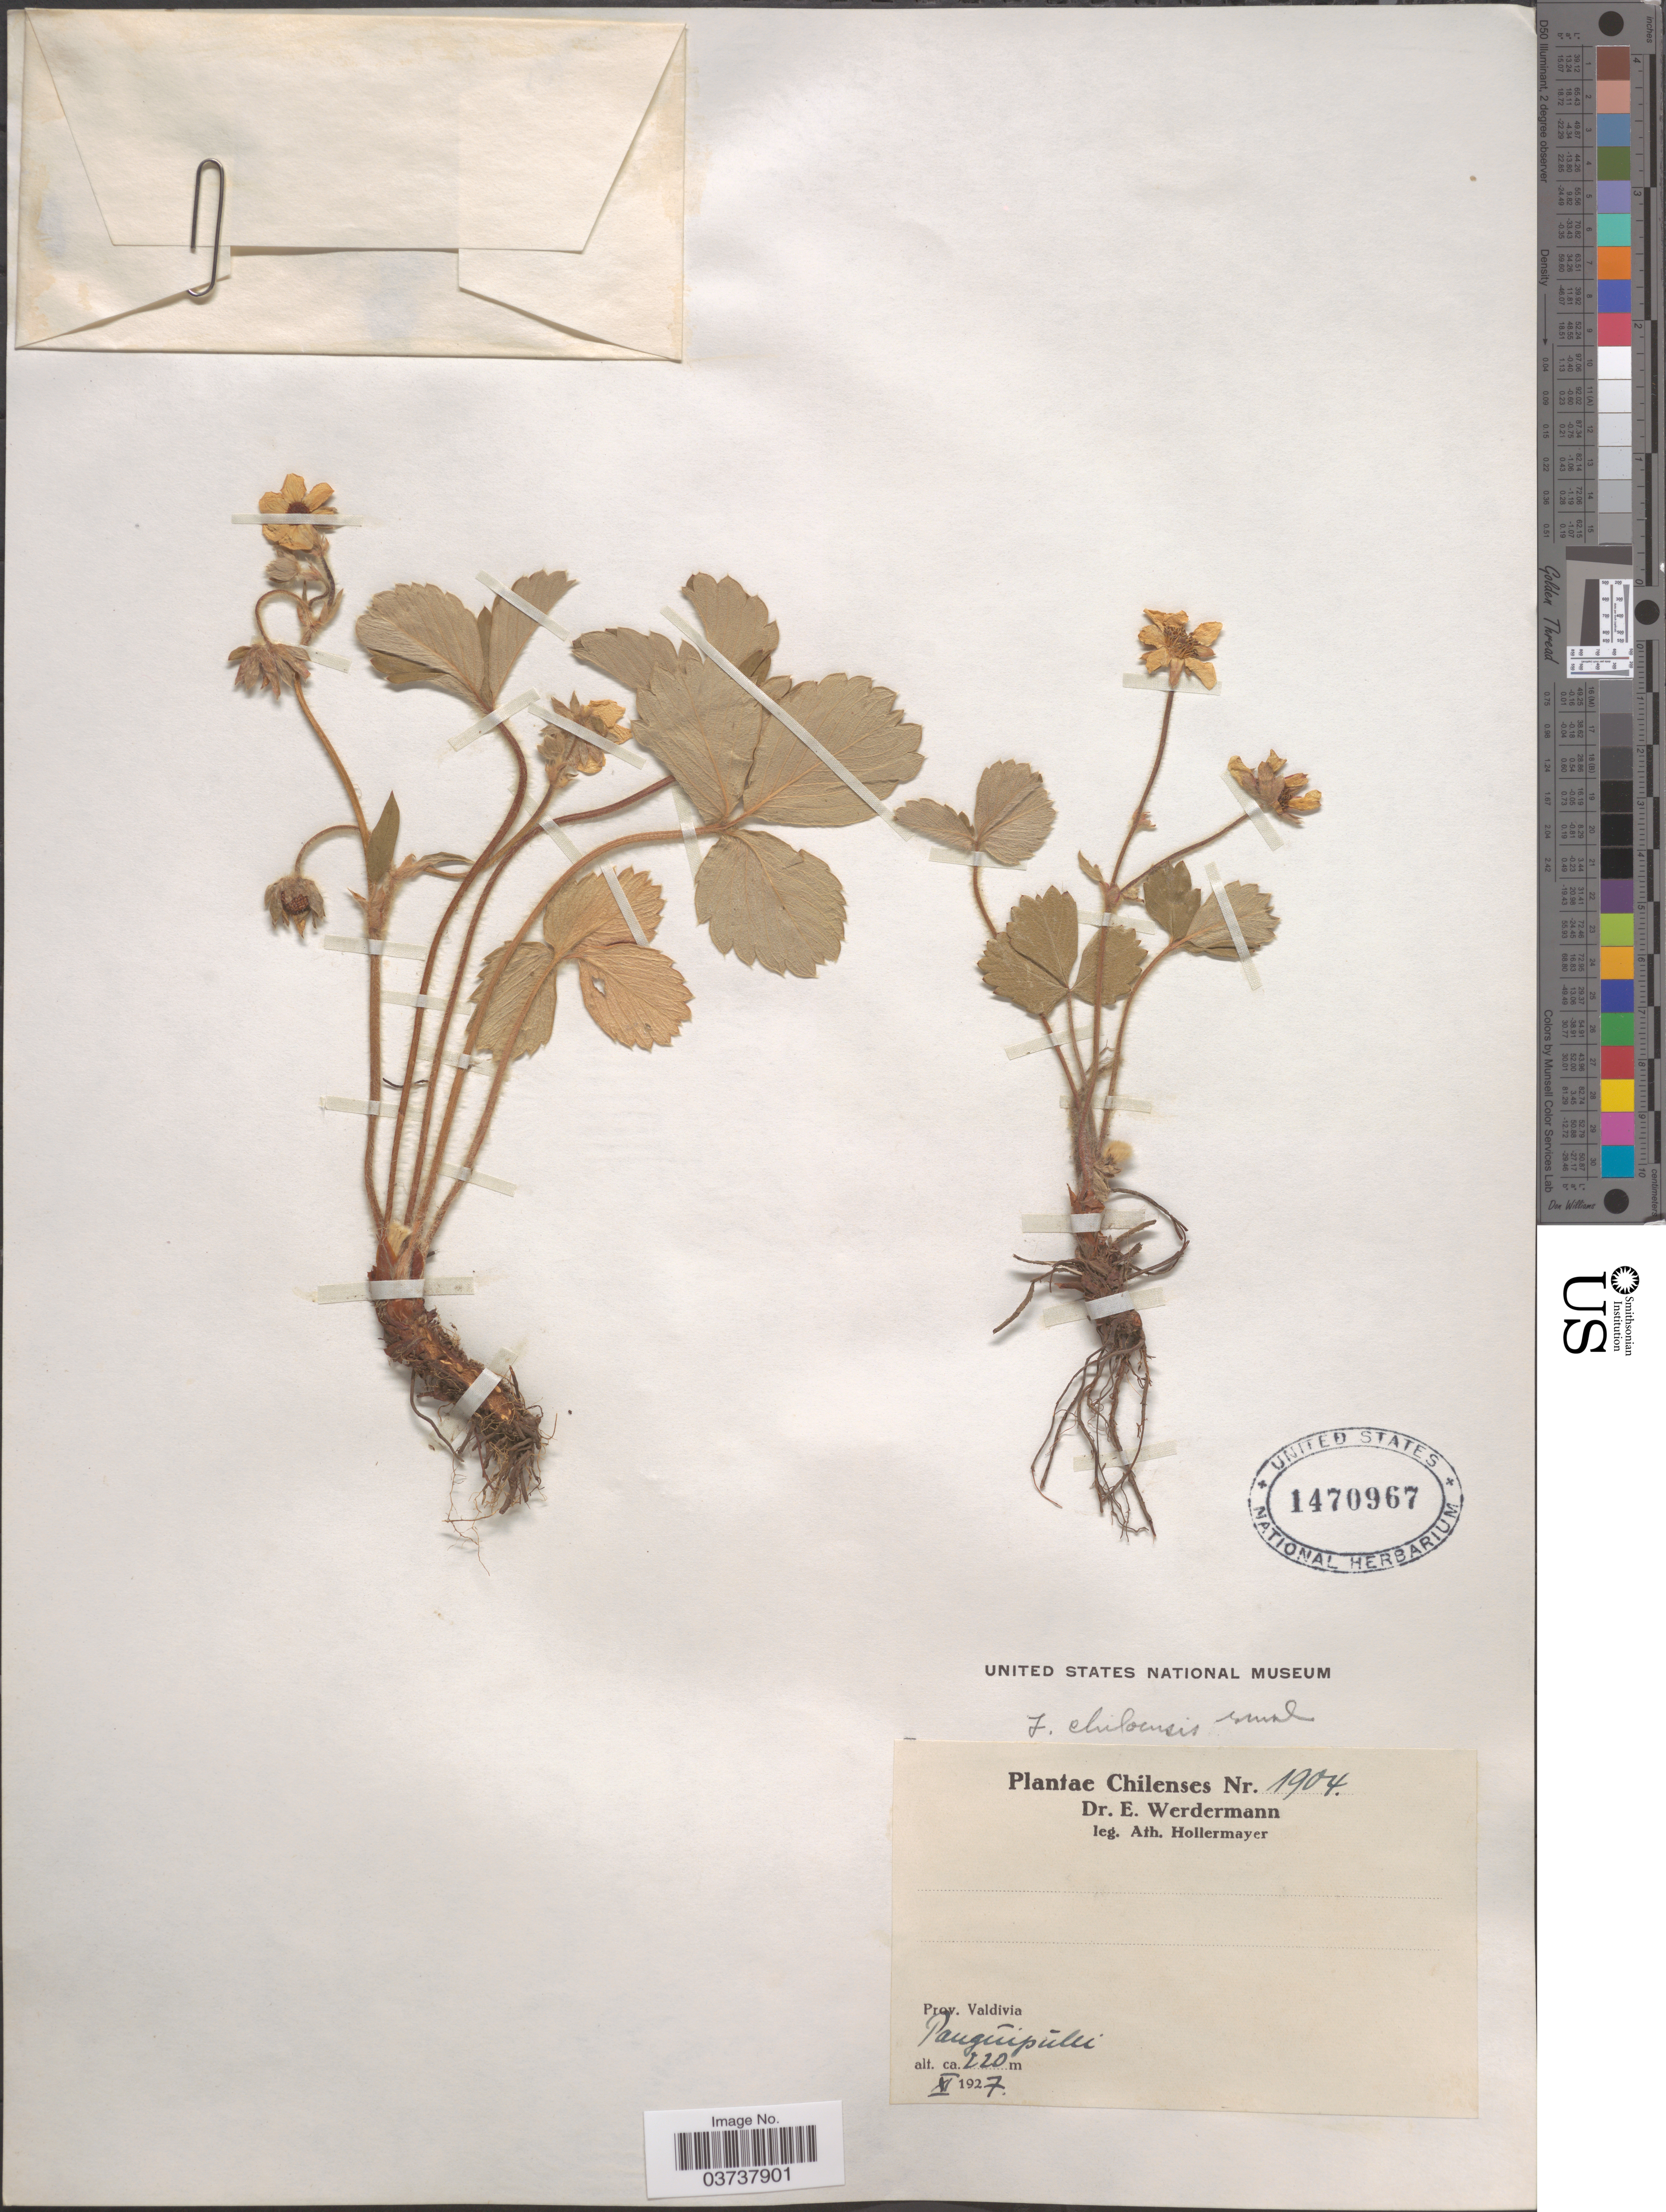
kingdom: Plantae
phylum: Tracheophyta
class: Magnoliopsida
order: Rosales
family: Rosaceae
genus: Fragaria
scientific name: Fragaria chiloensis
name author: (L.) Mill.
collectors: A. Hollermayer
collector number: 1904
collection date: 1927-11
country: Chile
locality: Prov. Valdivia, Panguipulli.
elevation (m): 220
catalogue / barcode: US 1470967